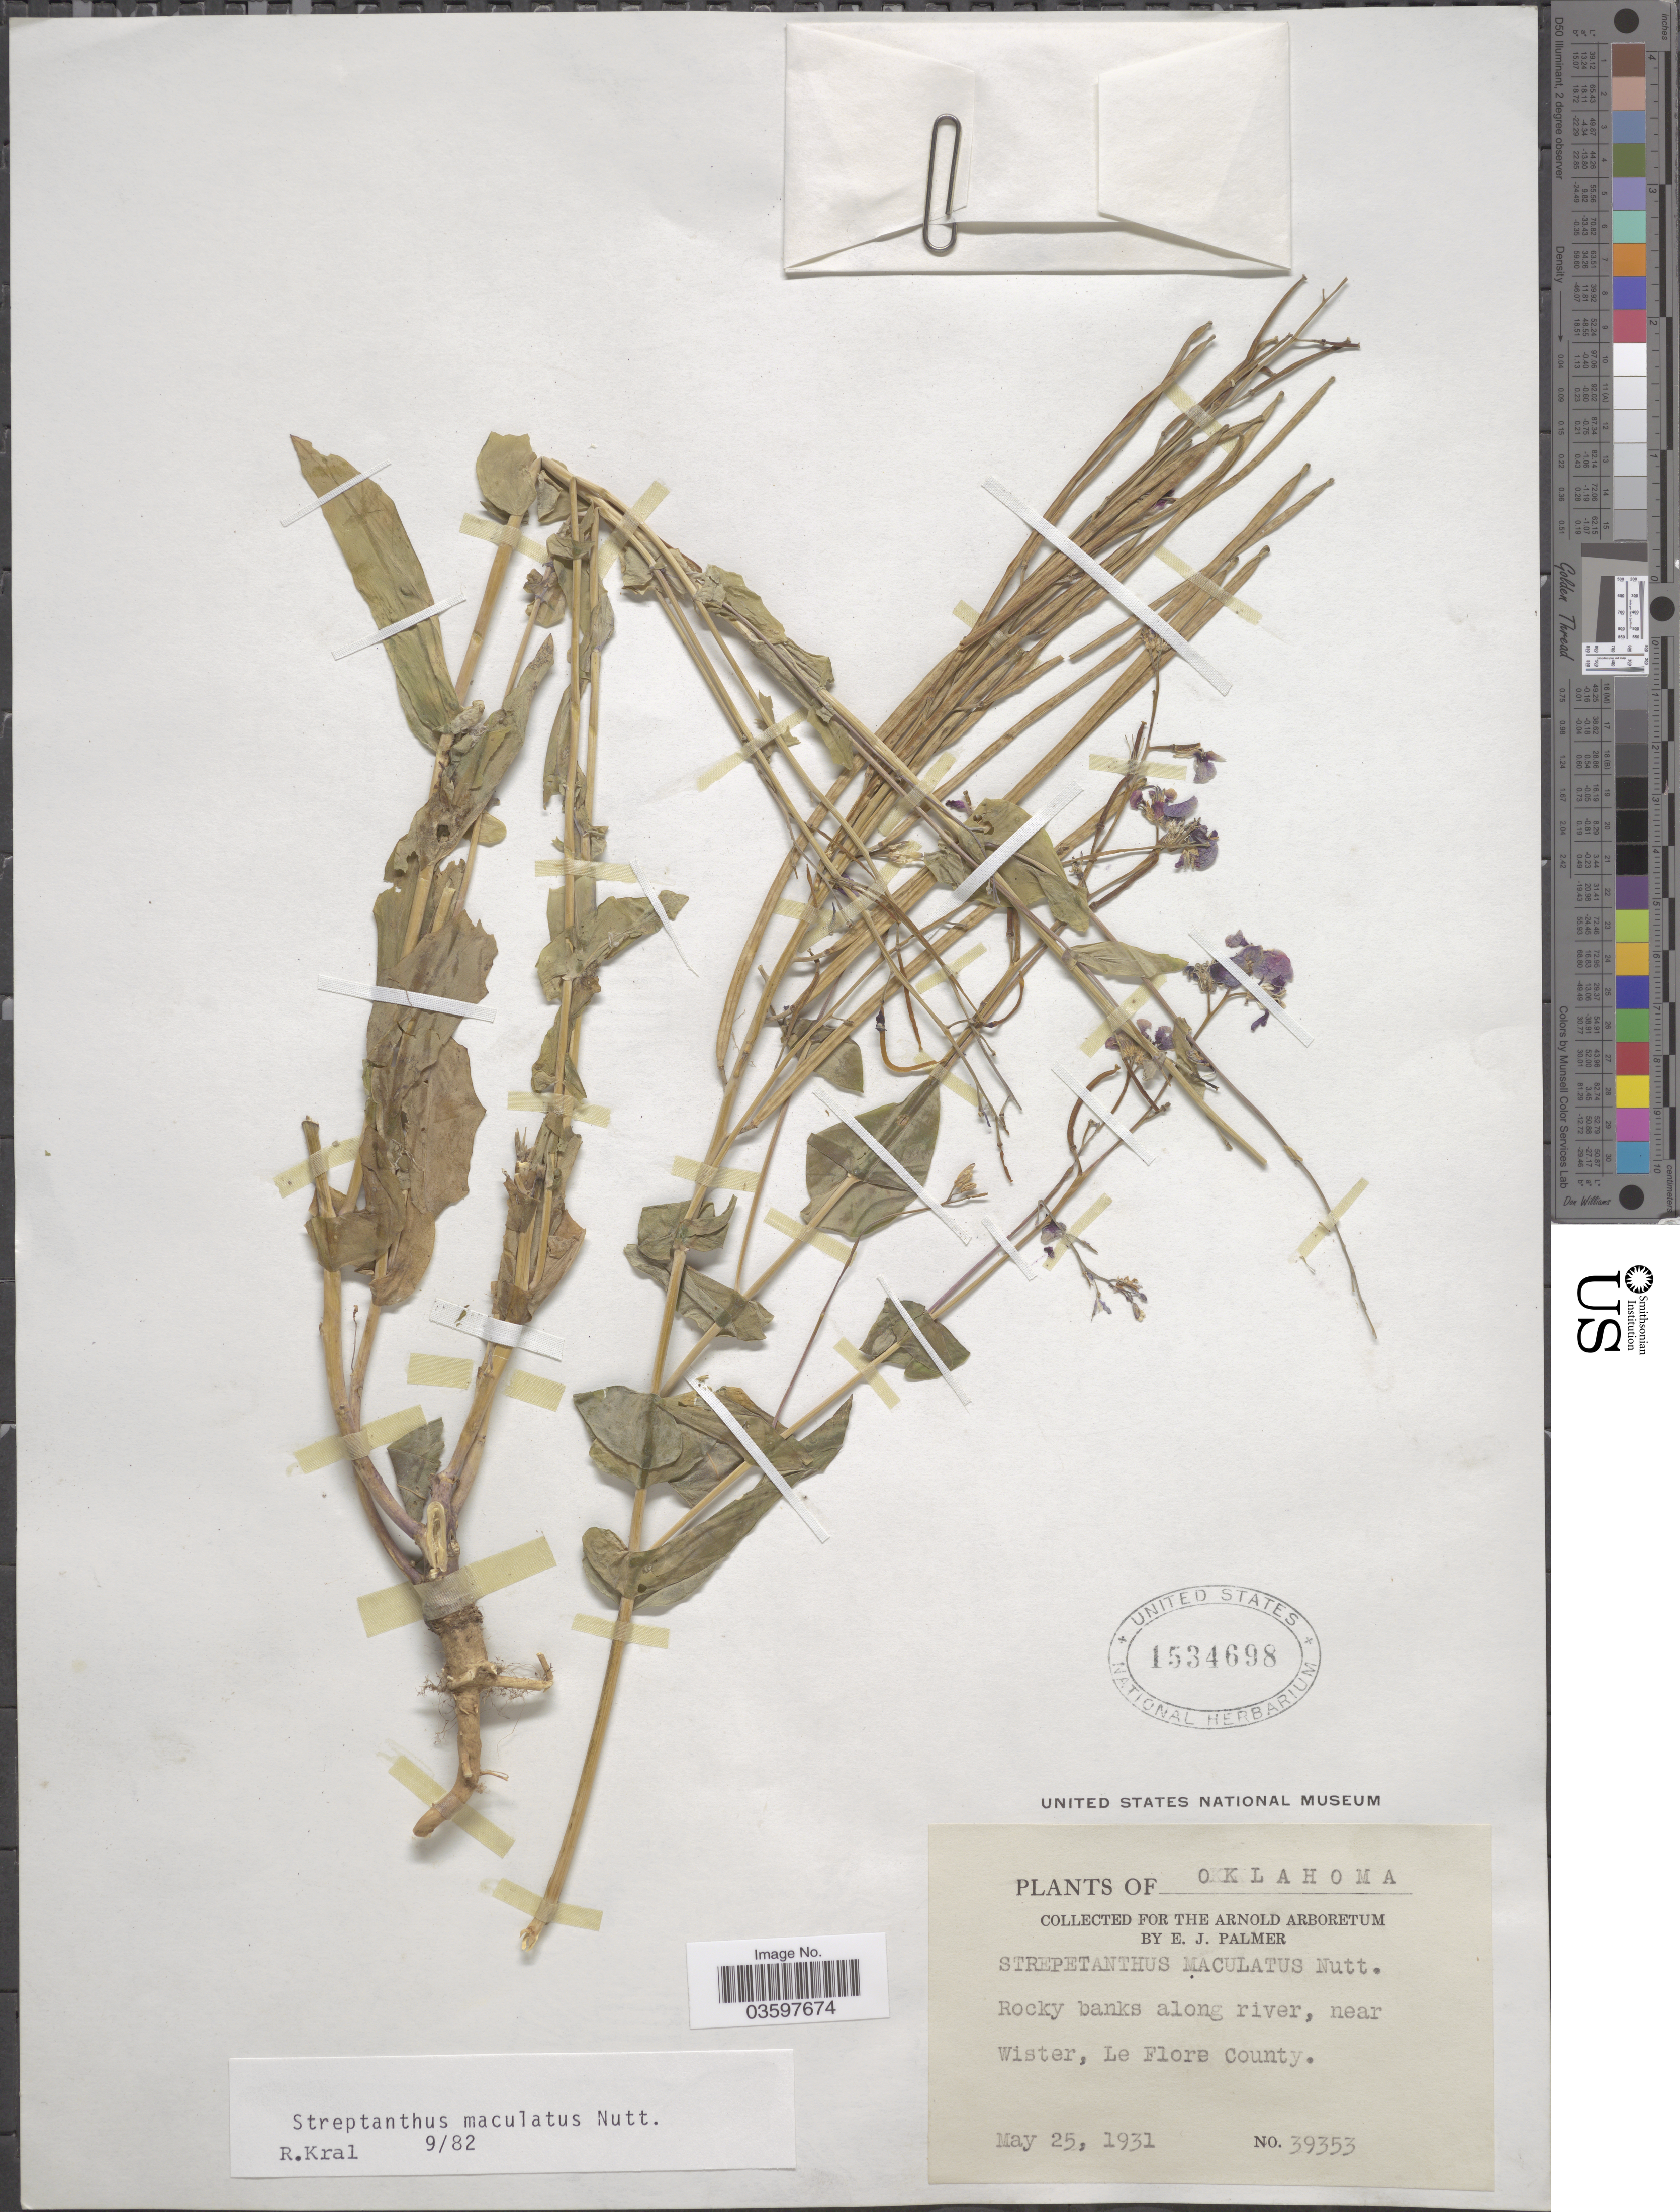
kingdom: Plantae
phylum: Tracheophyta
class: Magnoliopsida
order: Brassicales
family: Brassicaceae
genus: Streptanthus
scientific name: Streptanthus maculatus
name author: Nutt.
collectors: E. J. Palmer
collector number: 39353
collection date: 1931-05-25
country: United States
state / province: Oklahoma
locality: Rocky banks along river, near Wister, Le Flore County.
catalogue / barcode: US 1534698